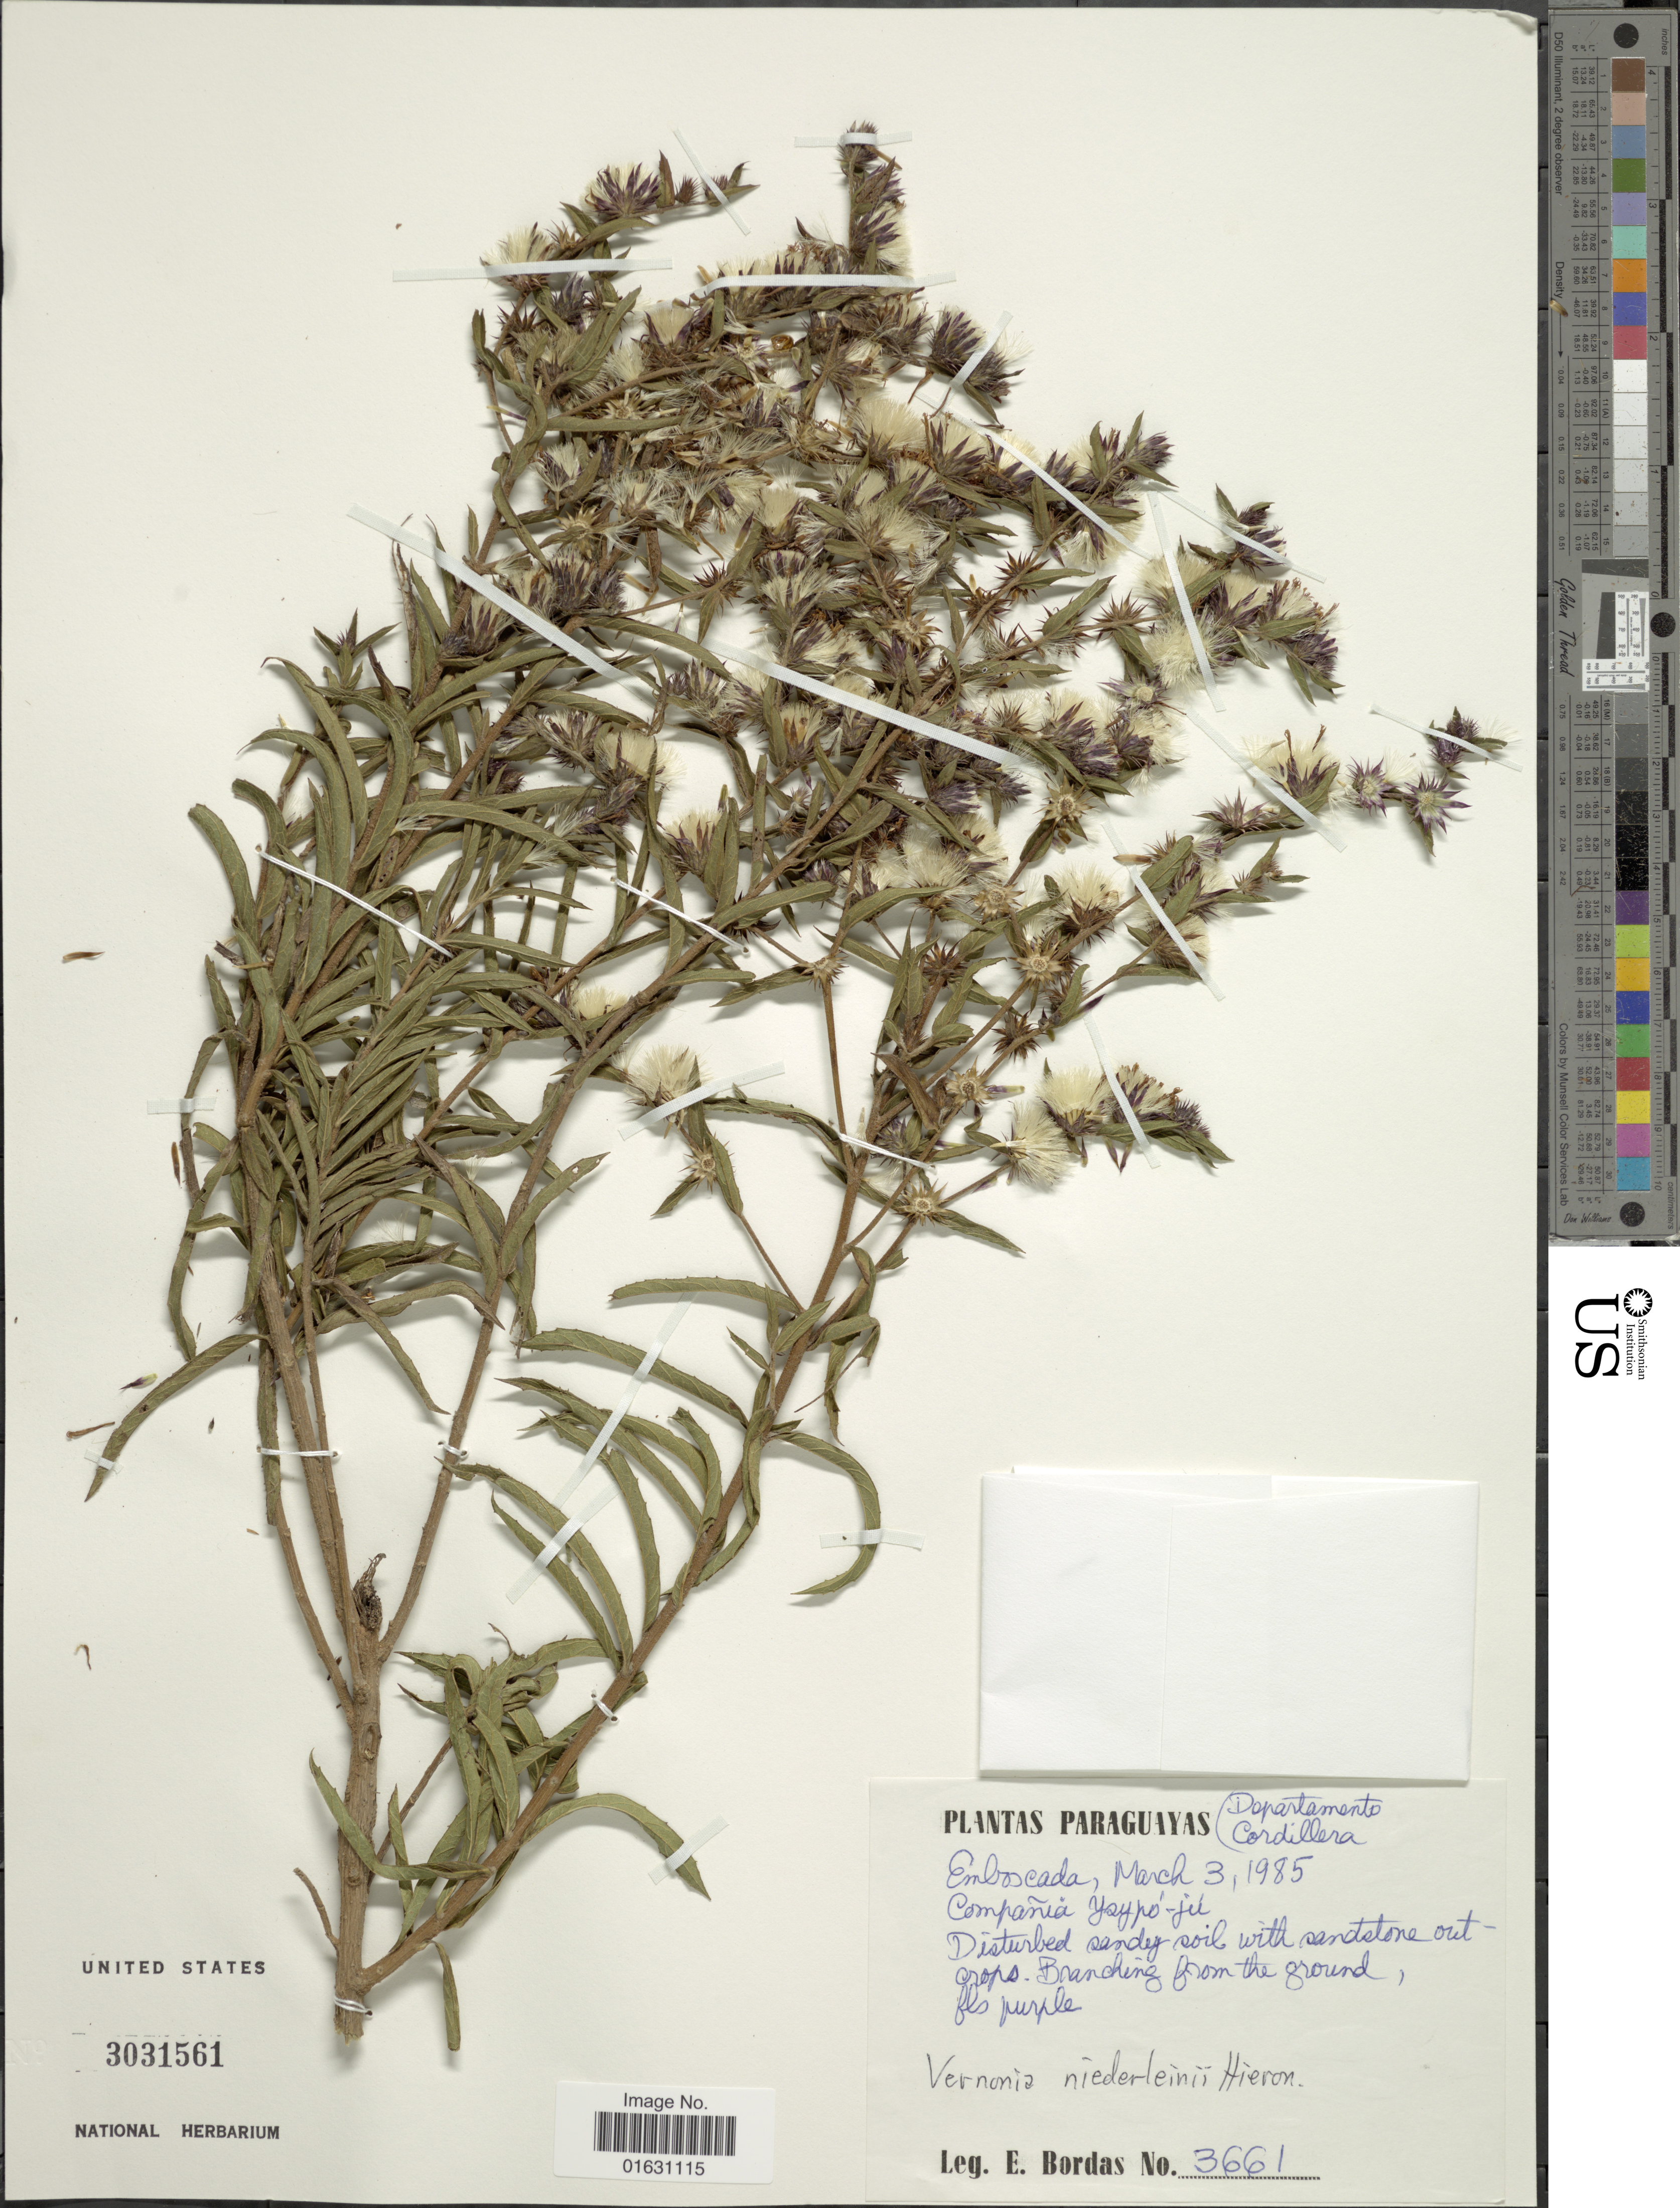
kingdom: Plantae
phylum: Tracheophyta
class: Magnoliopsida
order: Asterales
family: Asteraceae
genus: Lessingianthus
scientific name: Lessingianthus polyphyllus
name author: (Sch. Bip. ex Baker) H. Rob.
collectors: E. Bordas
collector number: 3661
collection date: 1985-03-03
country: Paraguay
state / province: Cordillera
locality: Compania Yaypo-jee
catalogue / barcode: US 3031561